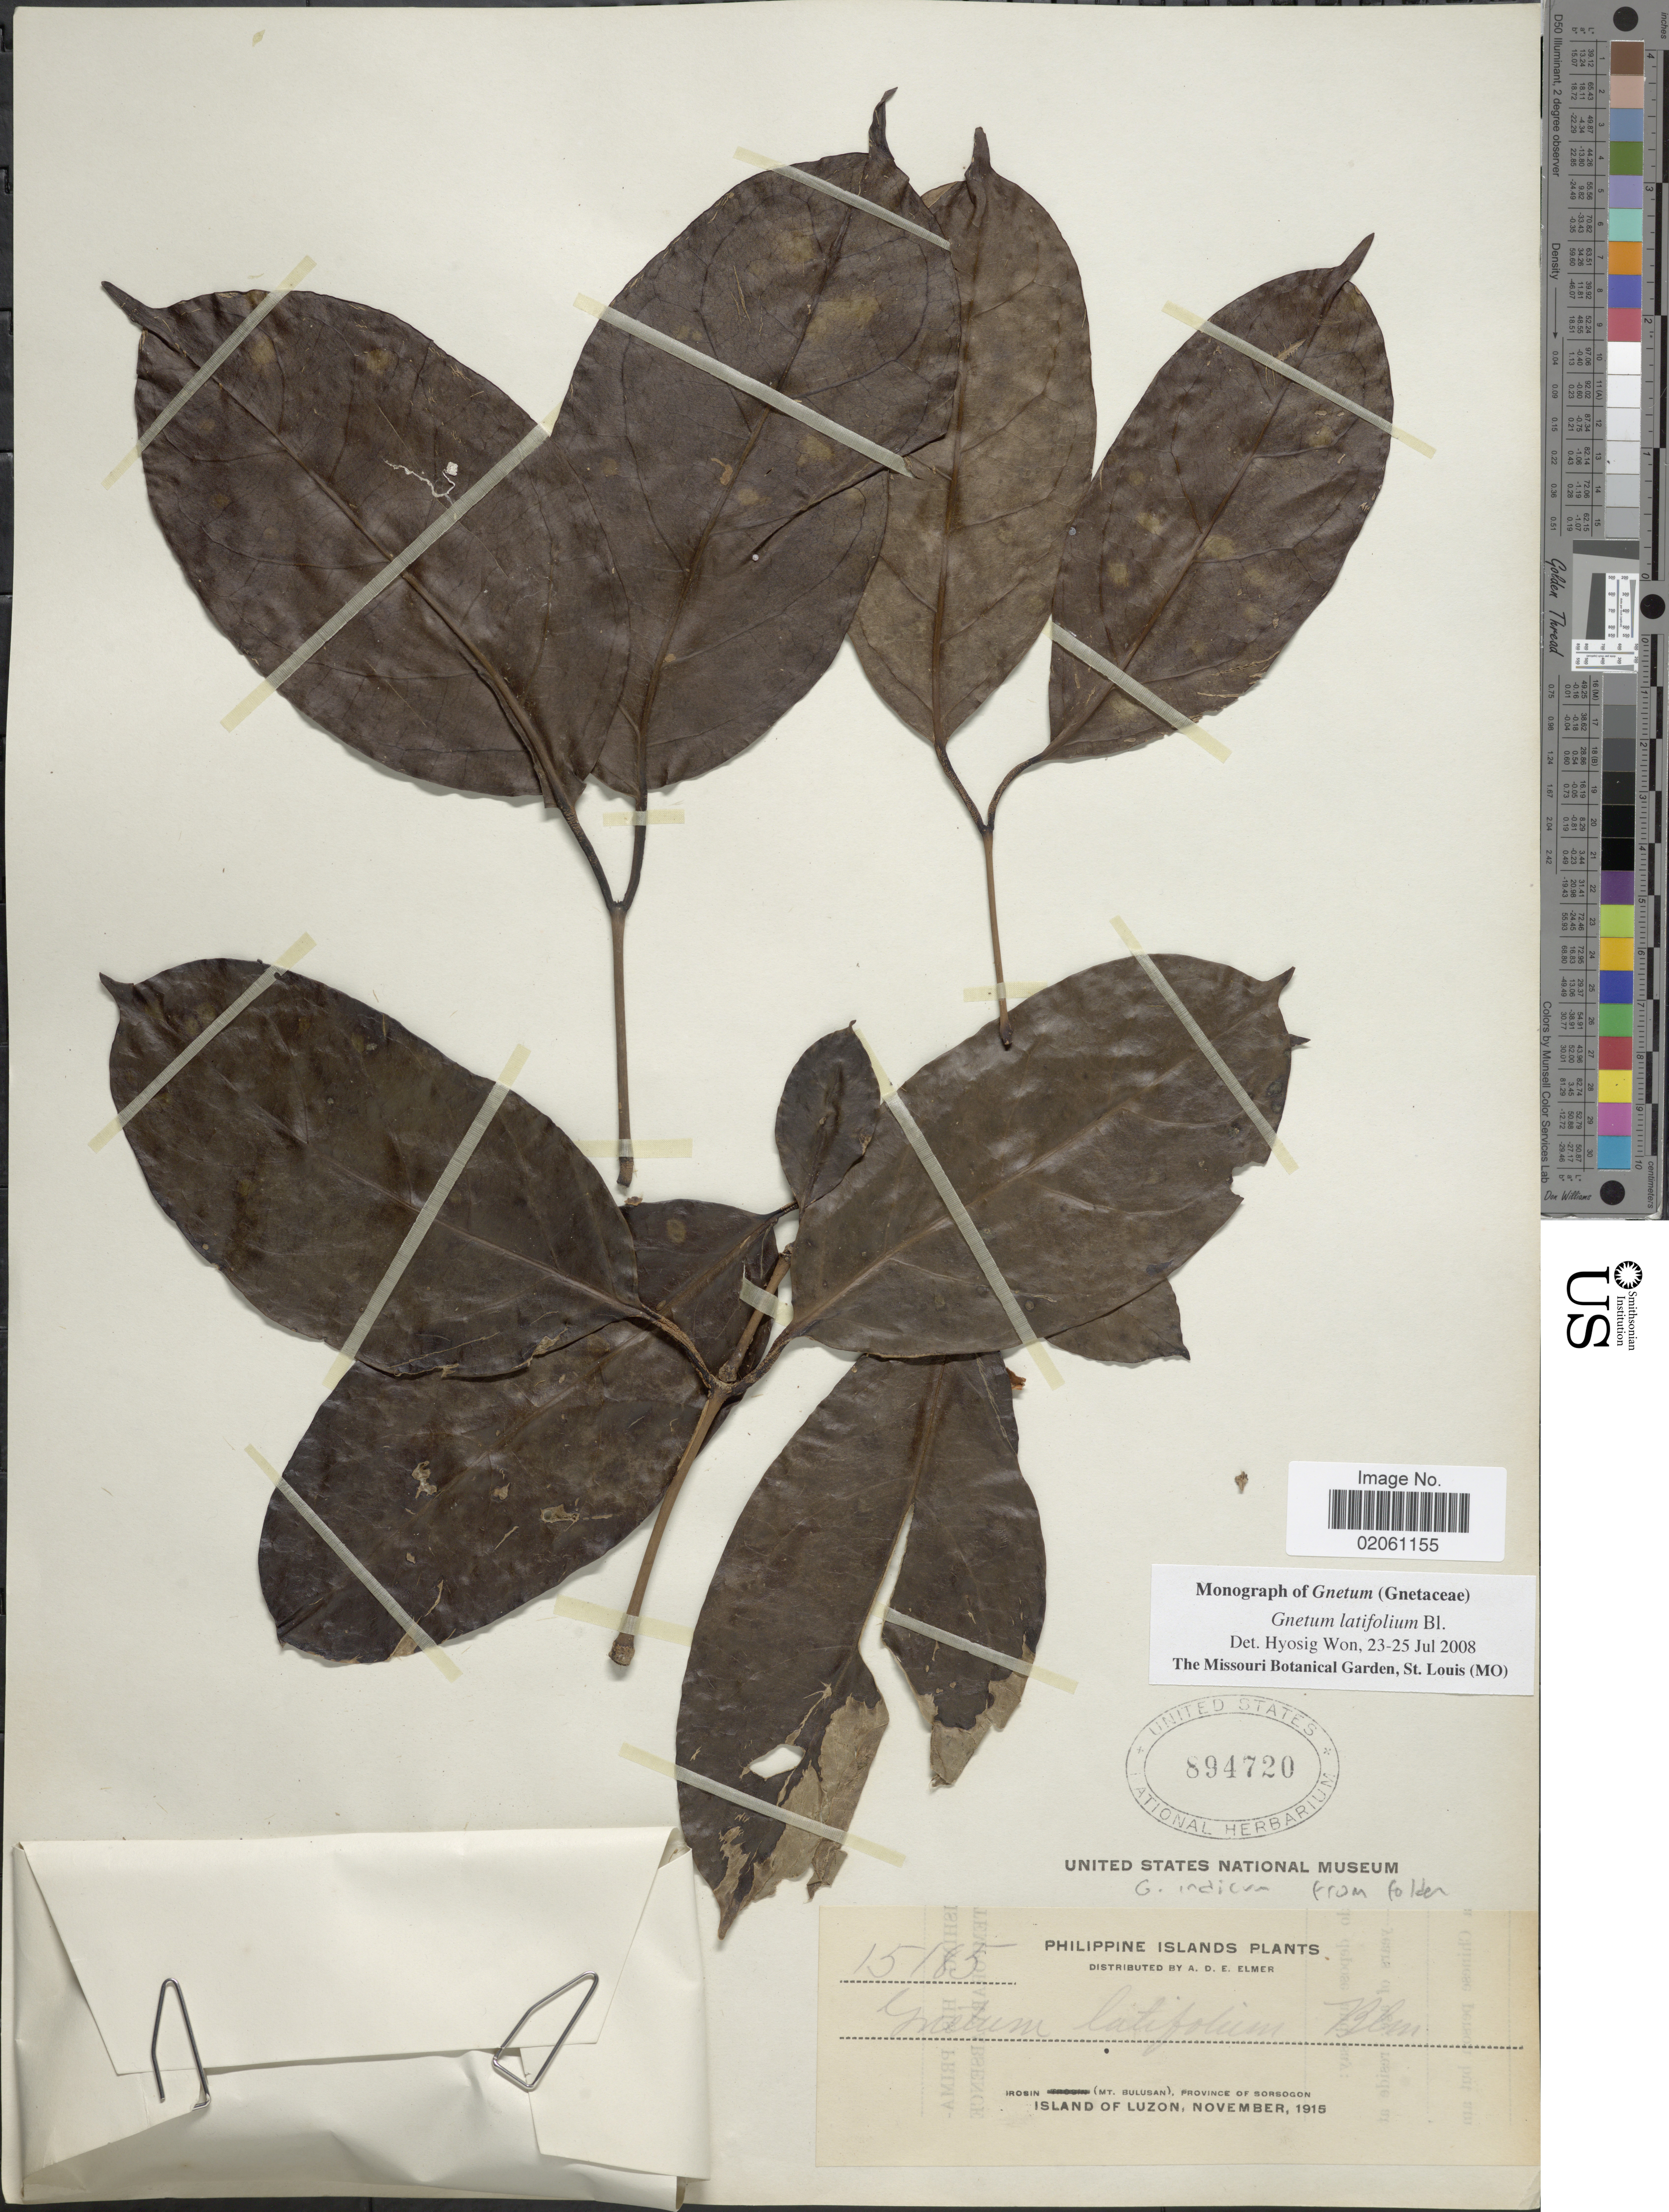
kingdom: Plantae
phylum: Tracheophyta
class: Gnetopsida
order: Gnetales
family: Gnetaceae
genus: Gnetum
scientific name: Gnetum indicum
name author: (Lour.) Merr.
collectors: A. D. E. Elmer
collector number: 15185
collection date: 1915-11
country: Philippines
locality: Irosin (Mt. Bulusan), Province of Sorsogon, Island of Luzon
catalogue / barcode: US 894720